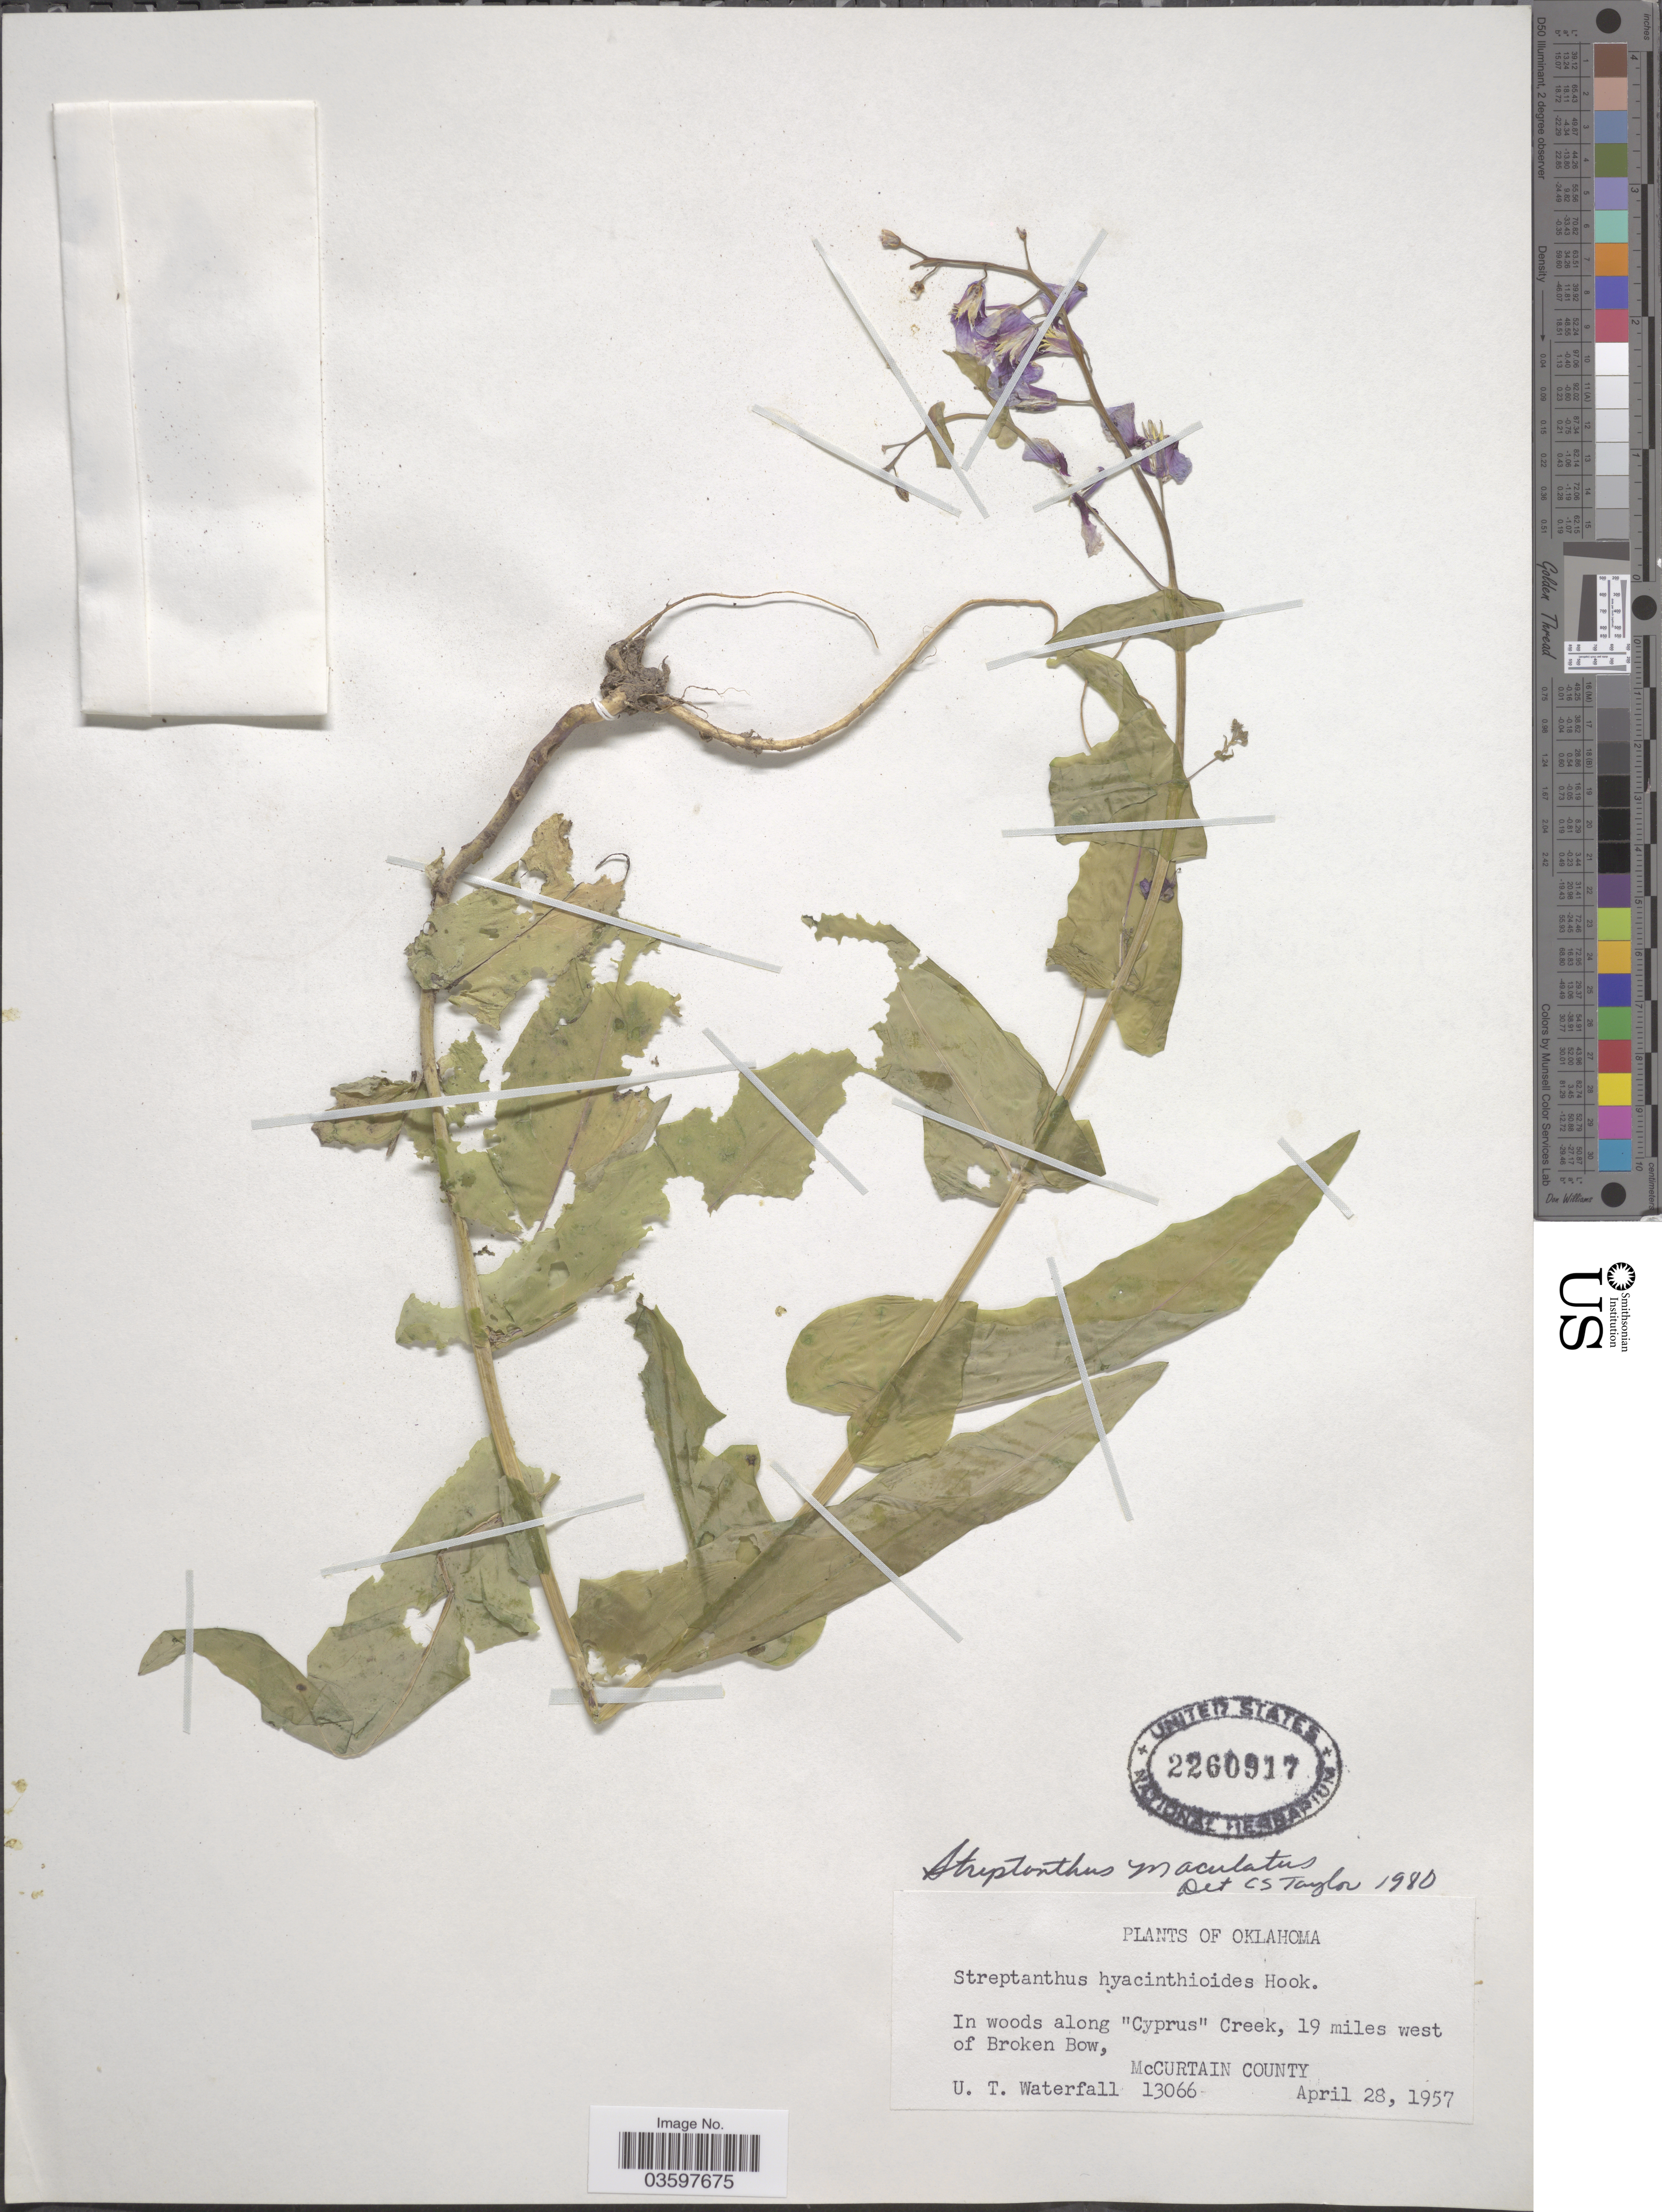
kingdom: Plantae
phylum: Tracheophyta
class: Magnoliopsida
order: Brassicales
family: Brassicaceae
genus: Streptanthus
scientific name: Streptanthus maculatus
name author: Nutt.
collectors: U. T. Waterfall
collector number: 13066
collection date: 1957-04-28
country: United States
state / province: Oklahoma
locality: In woods along 'Cyprus' Creek, 19 miles west of Broken Bow, McCurtain County.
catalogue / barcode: US 2260917